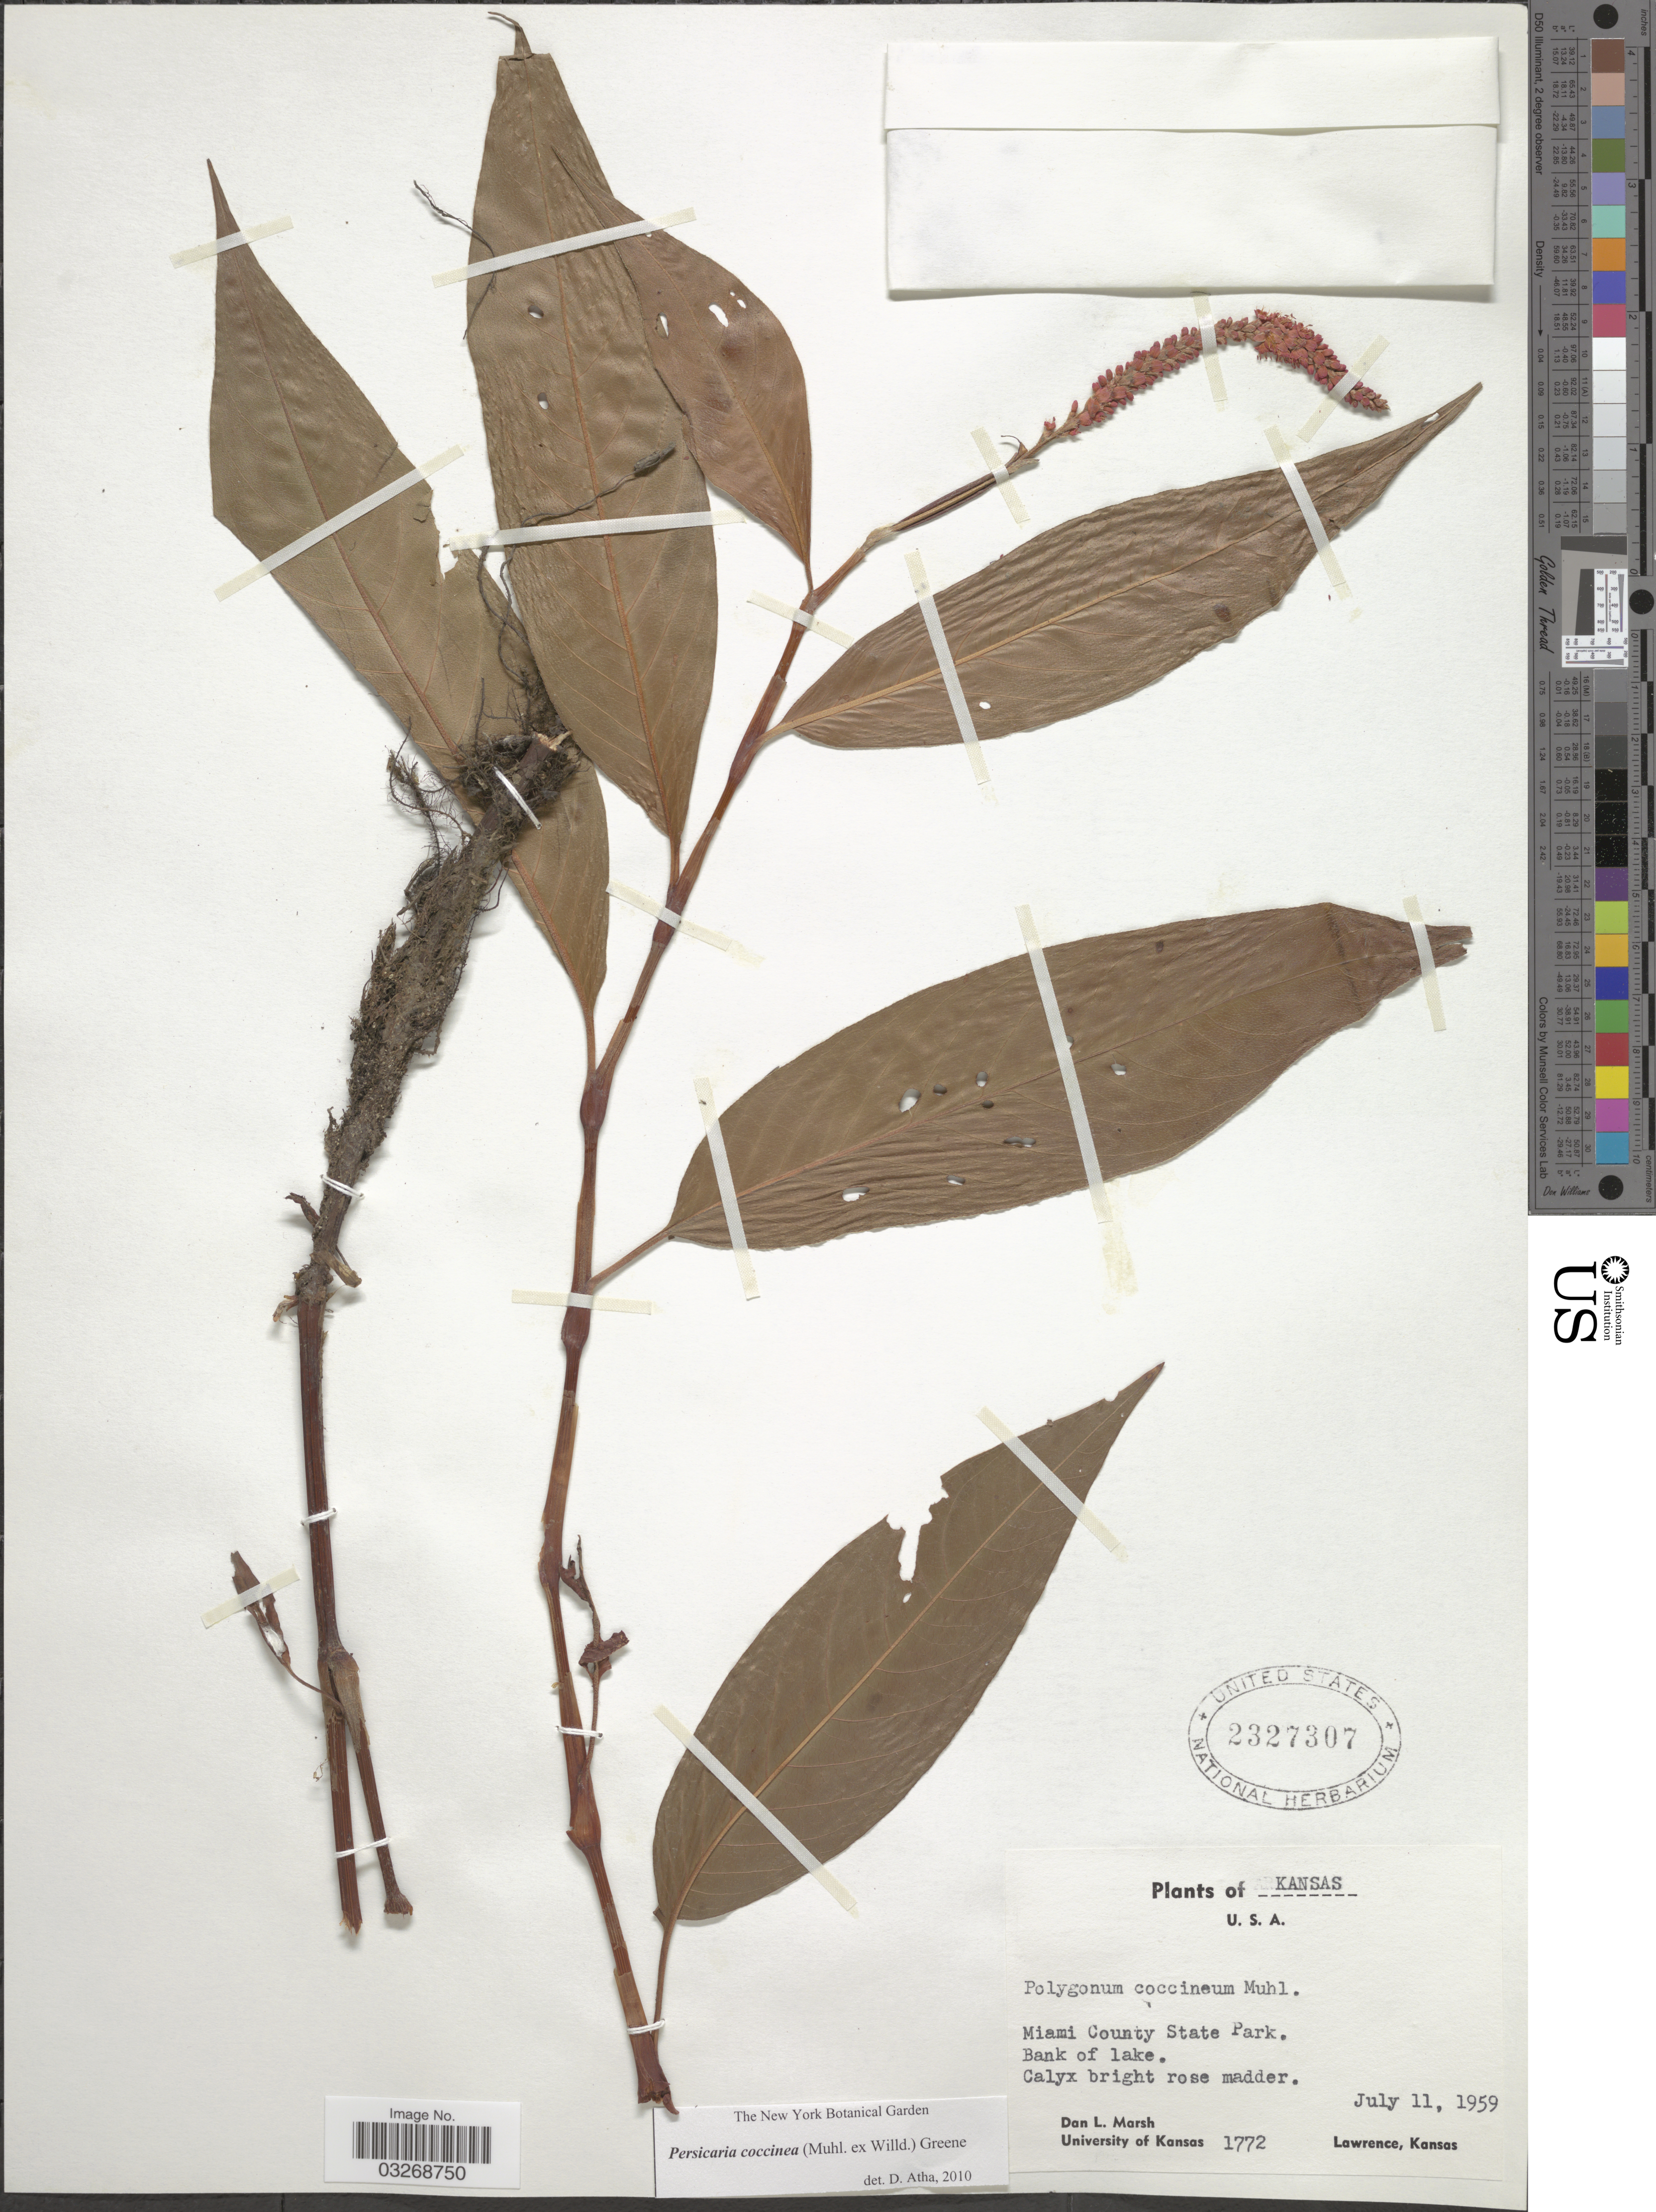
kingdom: Plantae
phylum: Tracheophyta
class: Magnoliopsida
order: Caryophyllales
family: Polygonaceae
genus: Persicaria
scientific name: Persicaria coccinea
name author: (Muhl. ex Willd.) Greene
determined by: Atha, D. E.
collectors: D. L. Marsh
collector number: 1772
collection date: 1959-07-11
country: United States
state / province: Kansas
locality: Miami County State Park. Bank of lake.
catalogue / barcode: US 2327307